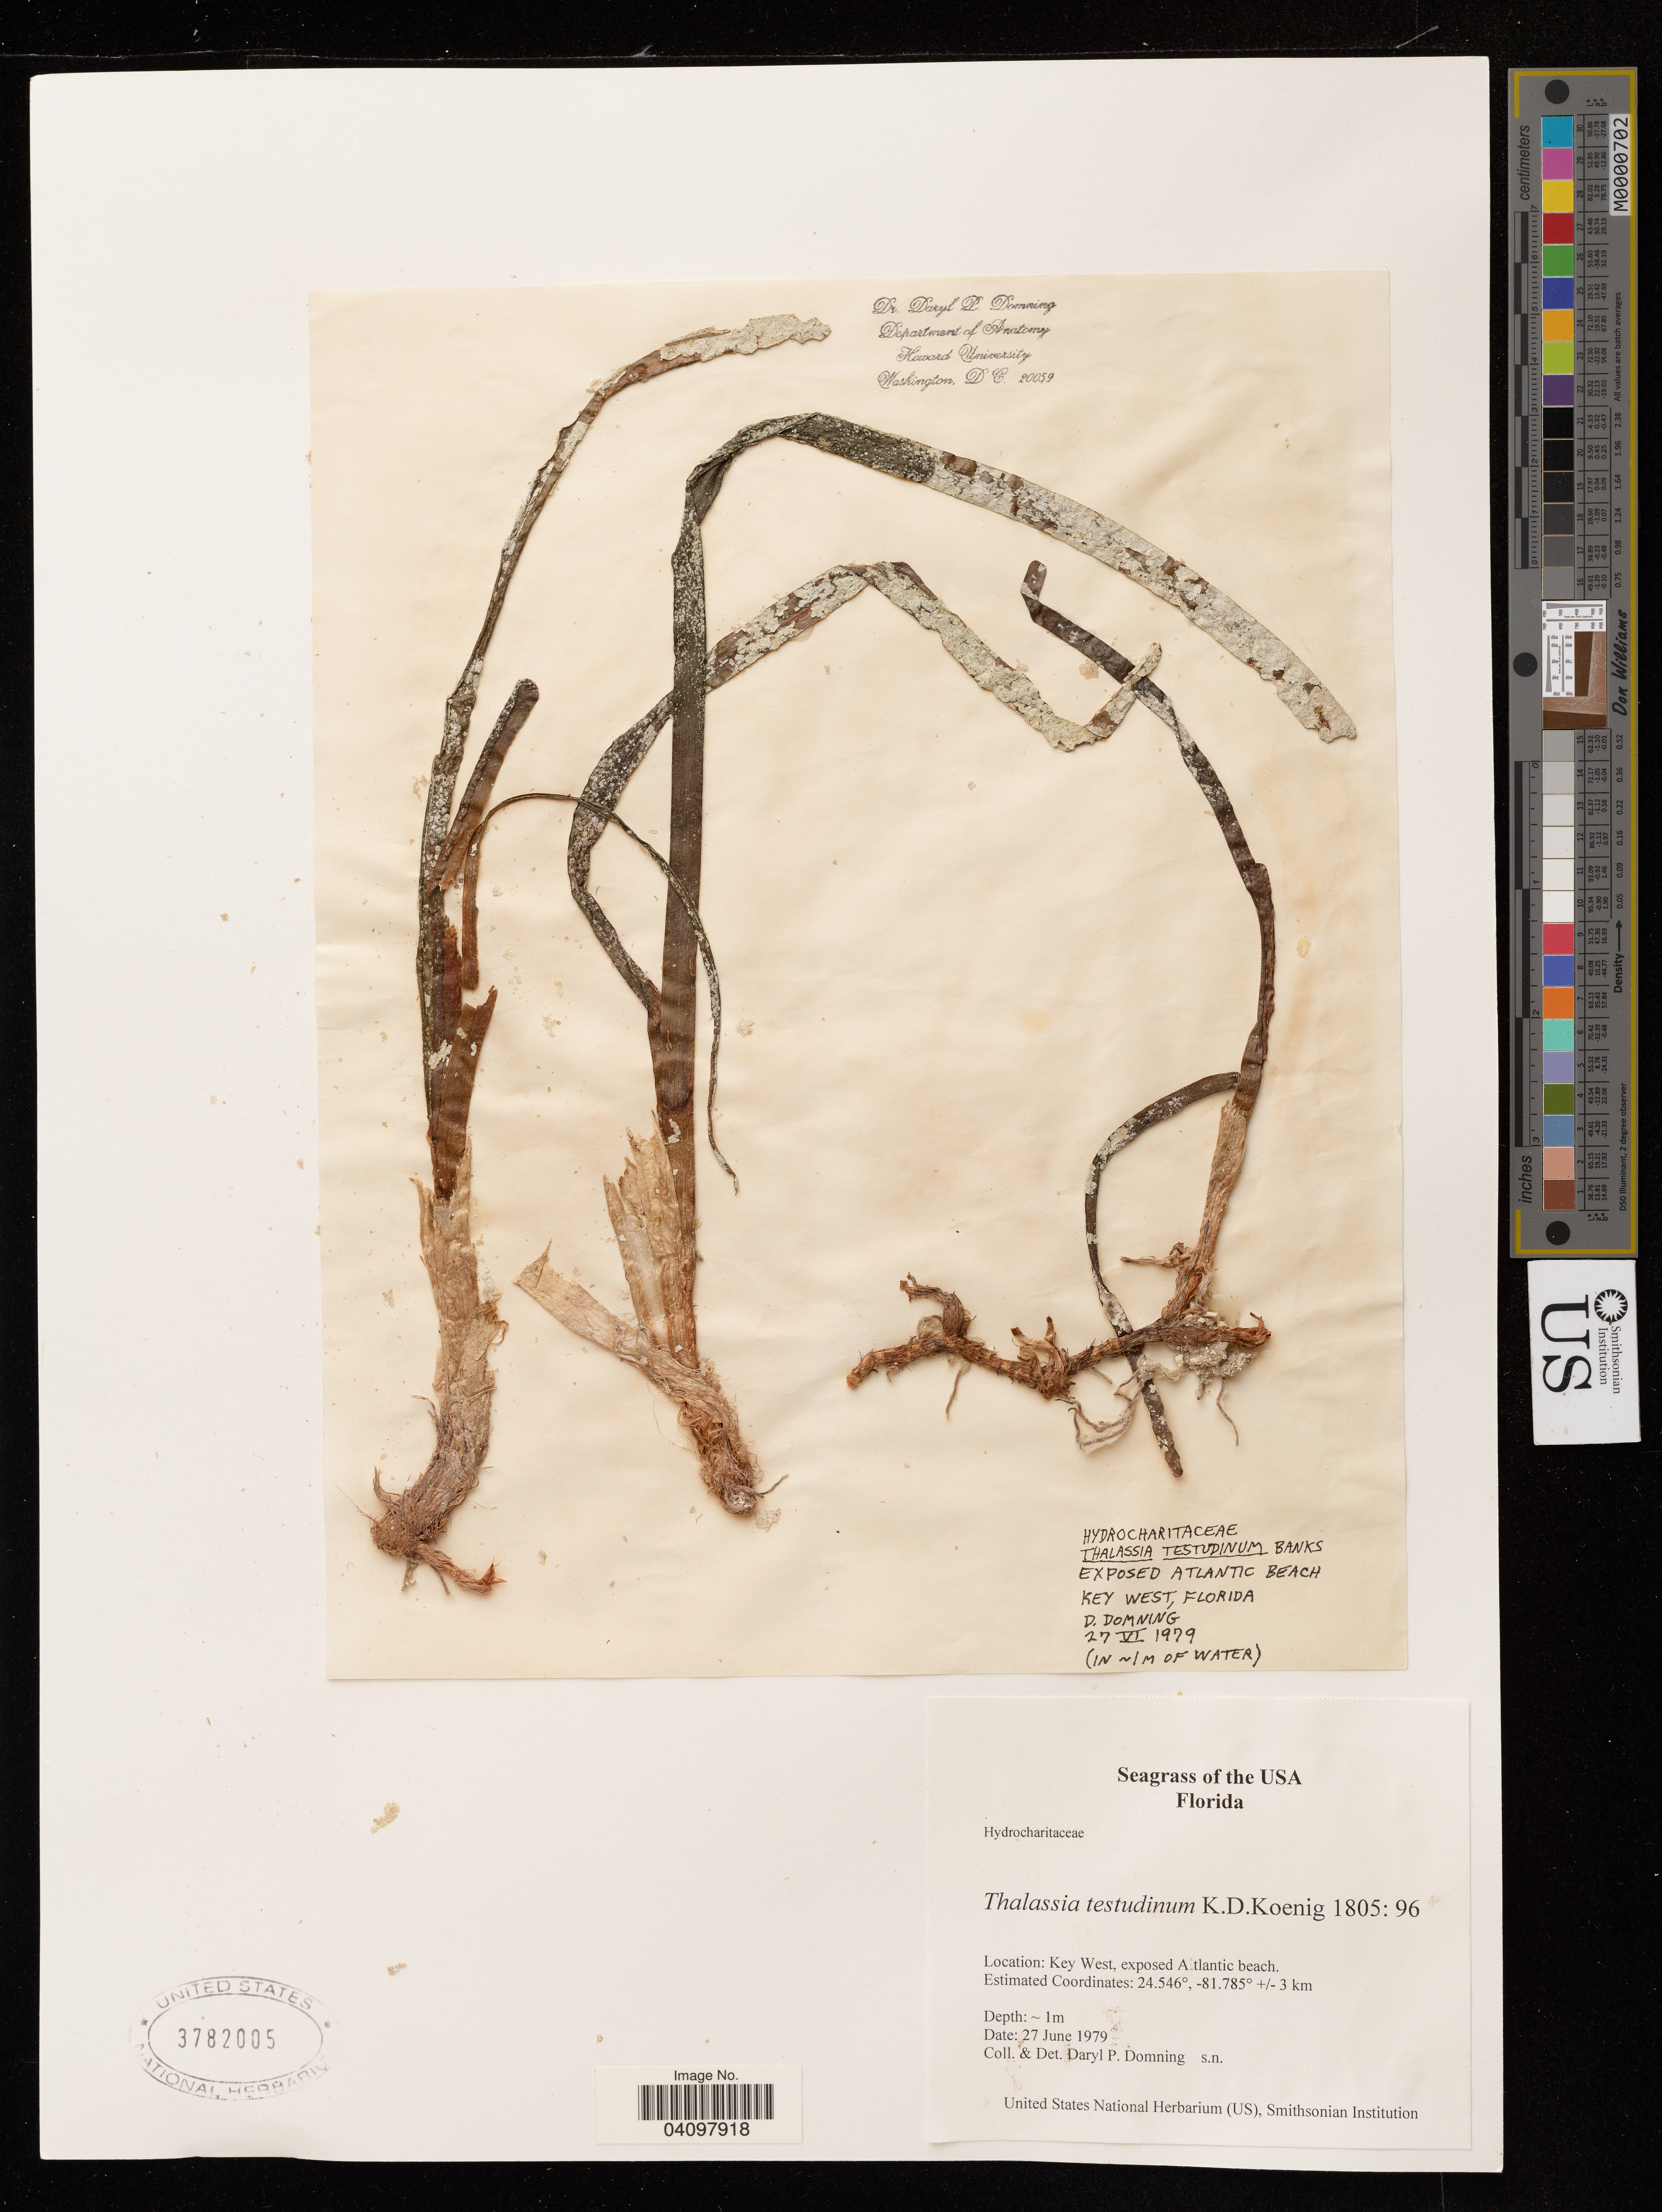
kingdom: Plantae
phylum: Tracheophyta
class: Liliopsida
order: Alismatales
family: Hydrocharitaceae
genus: Thalassia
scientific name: Thalassia testudinum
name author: Banks & Sol. ex K.D. Koenig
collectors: D. Domning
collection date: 1979-06-27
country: United States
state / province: Florida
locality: Key West, exposed Atlantic beach. +/- 3 km.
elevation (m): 1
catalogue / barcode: US 3782005